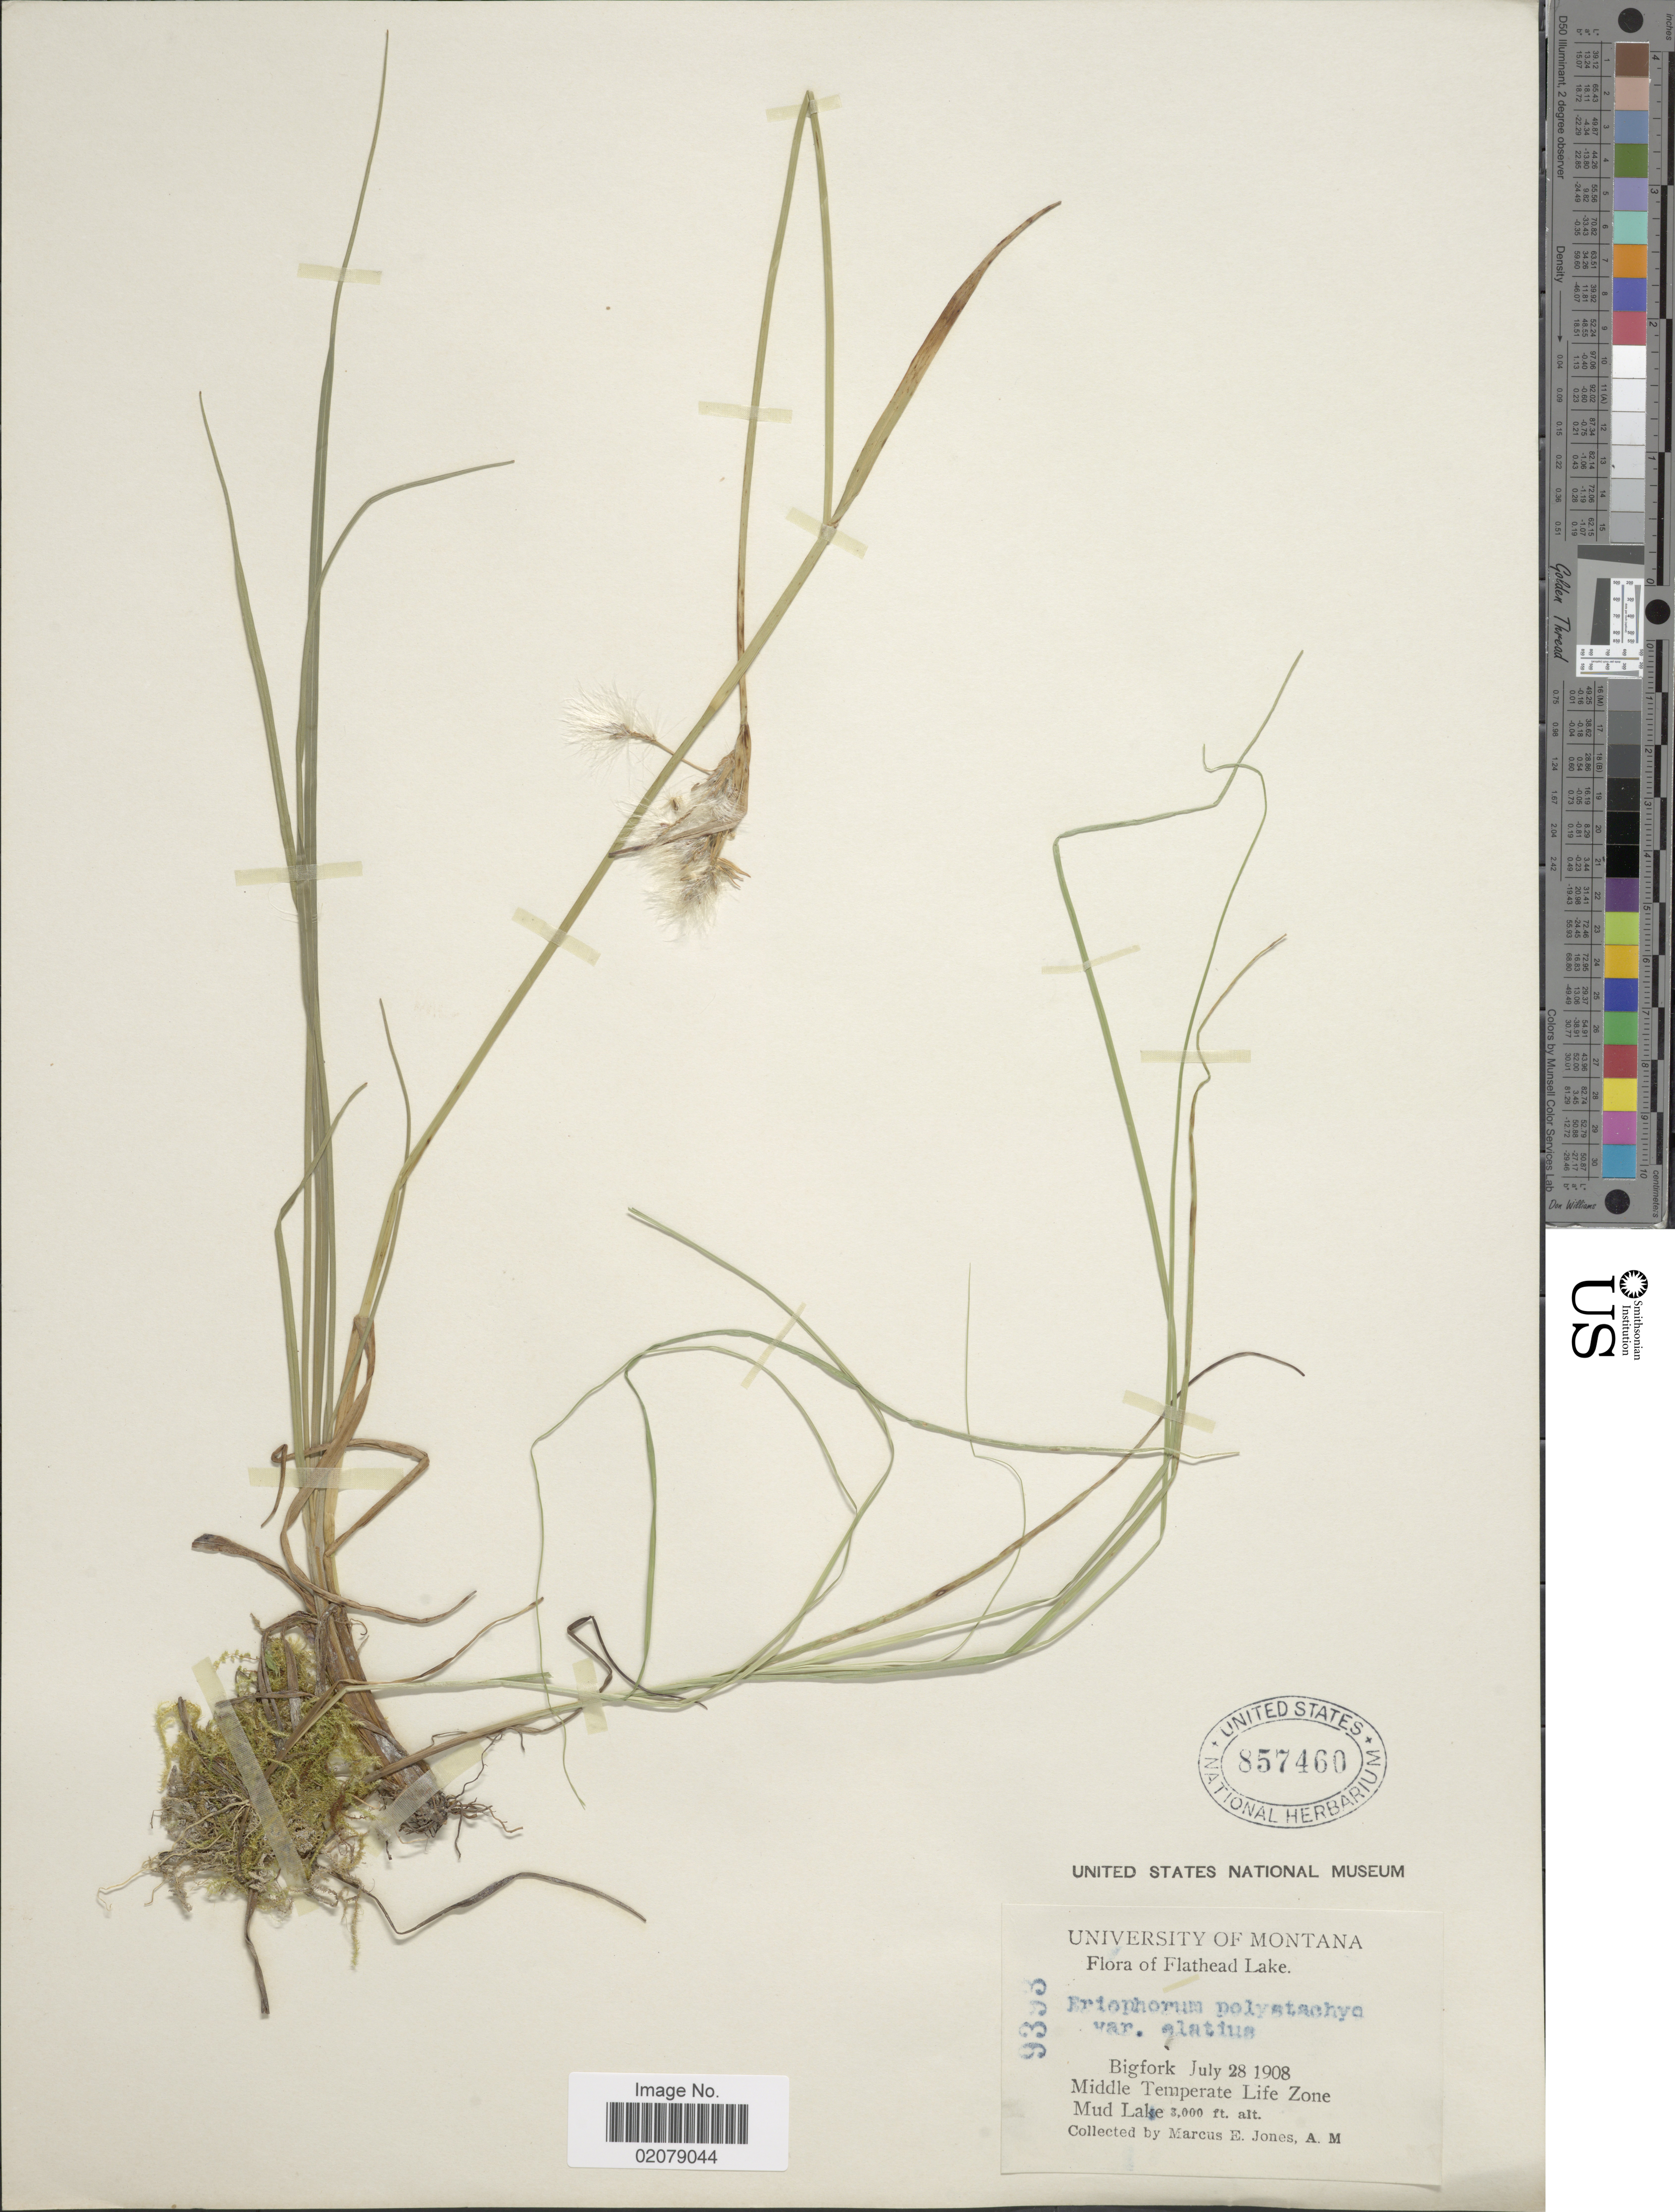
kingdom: Plantae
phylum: Tracheophyta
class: Liliopsida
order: Poales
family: Cyperaceae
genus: Eriophorum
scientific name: Eriophorum viridicarinatum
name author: (Englem.) Fernald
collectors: M. E. Jones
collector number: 9393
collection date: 1908-07-28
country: United States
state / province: Montana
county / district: Flathead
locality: Flathead Lake, Bigfork, Middle Temperate Life Zone, Mud Lake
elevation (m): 914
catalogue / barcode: US 857460